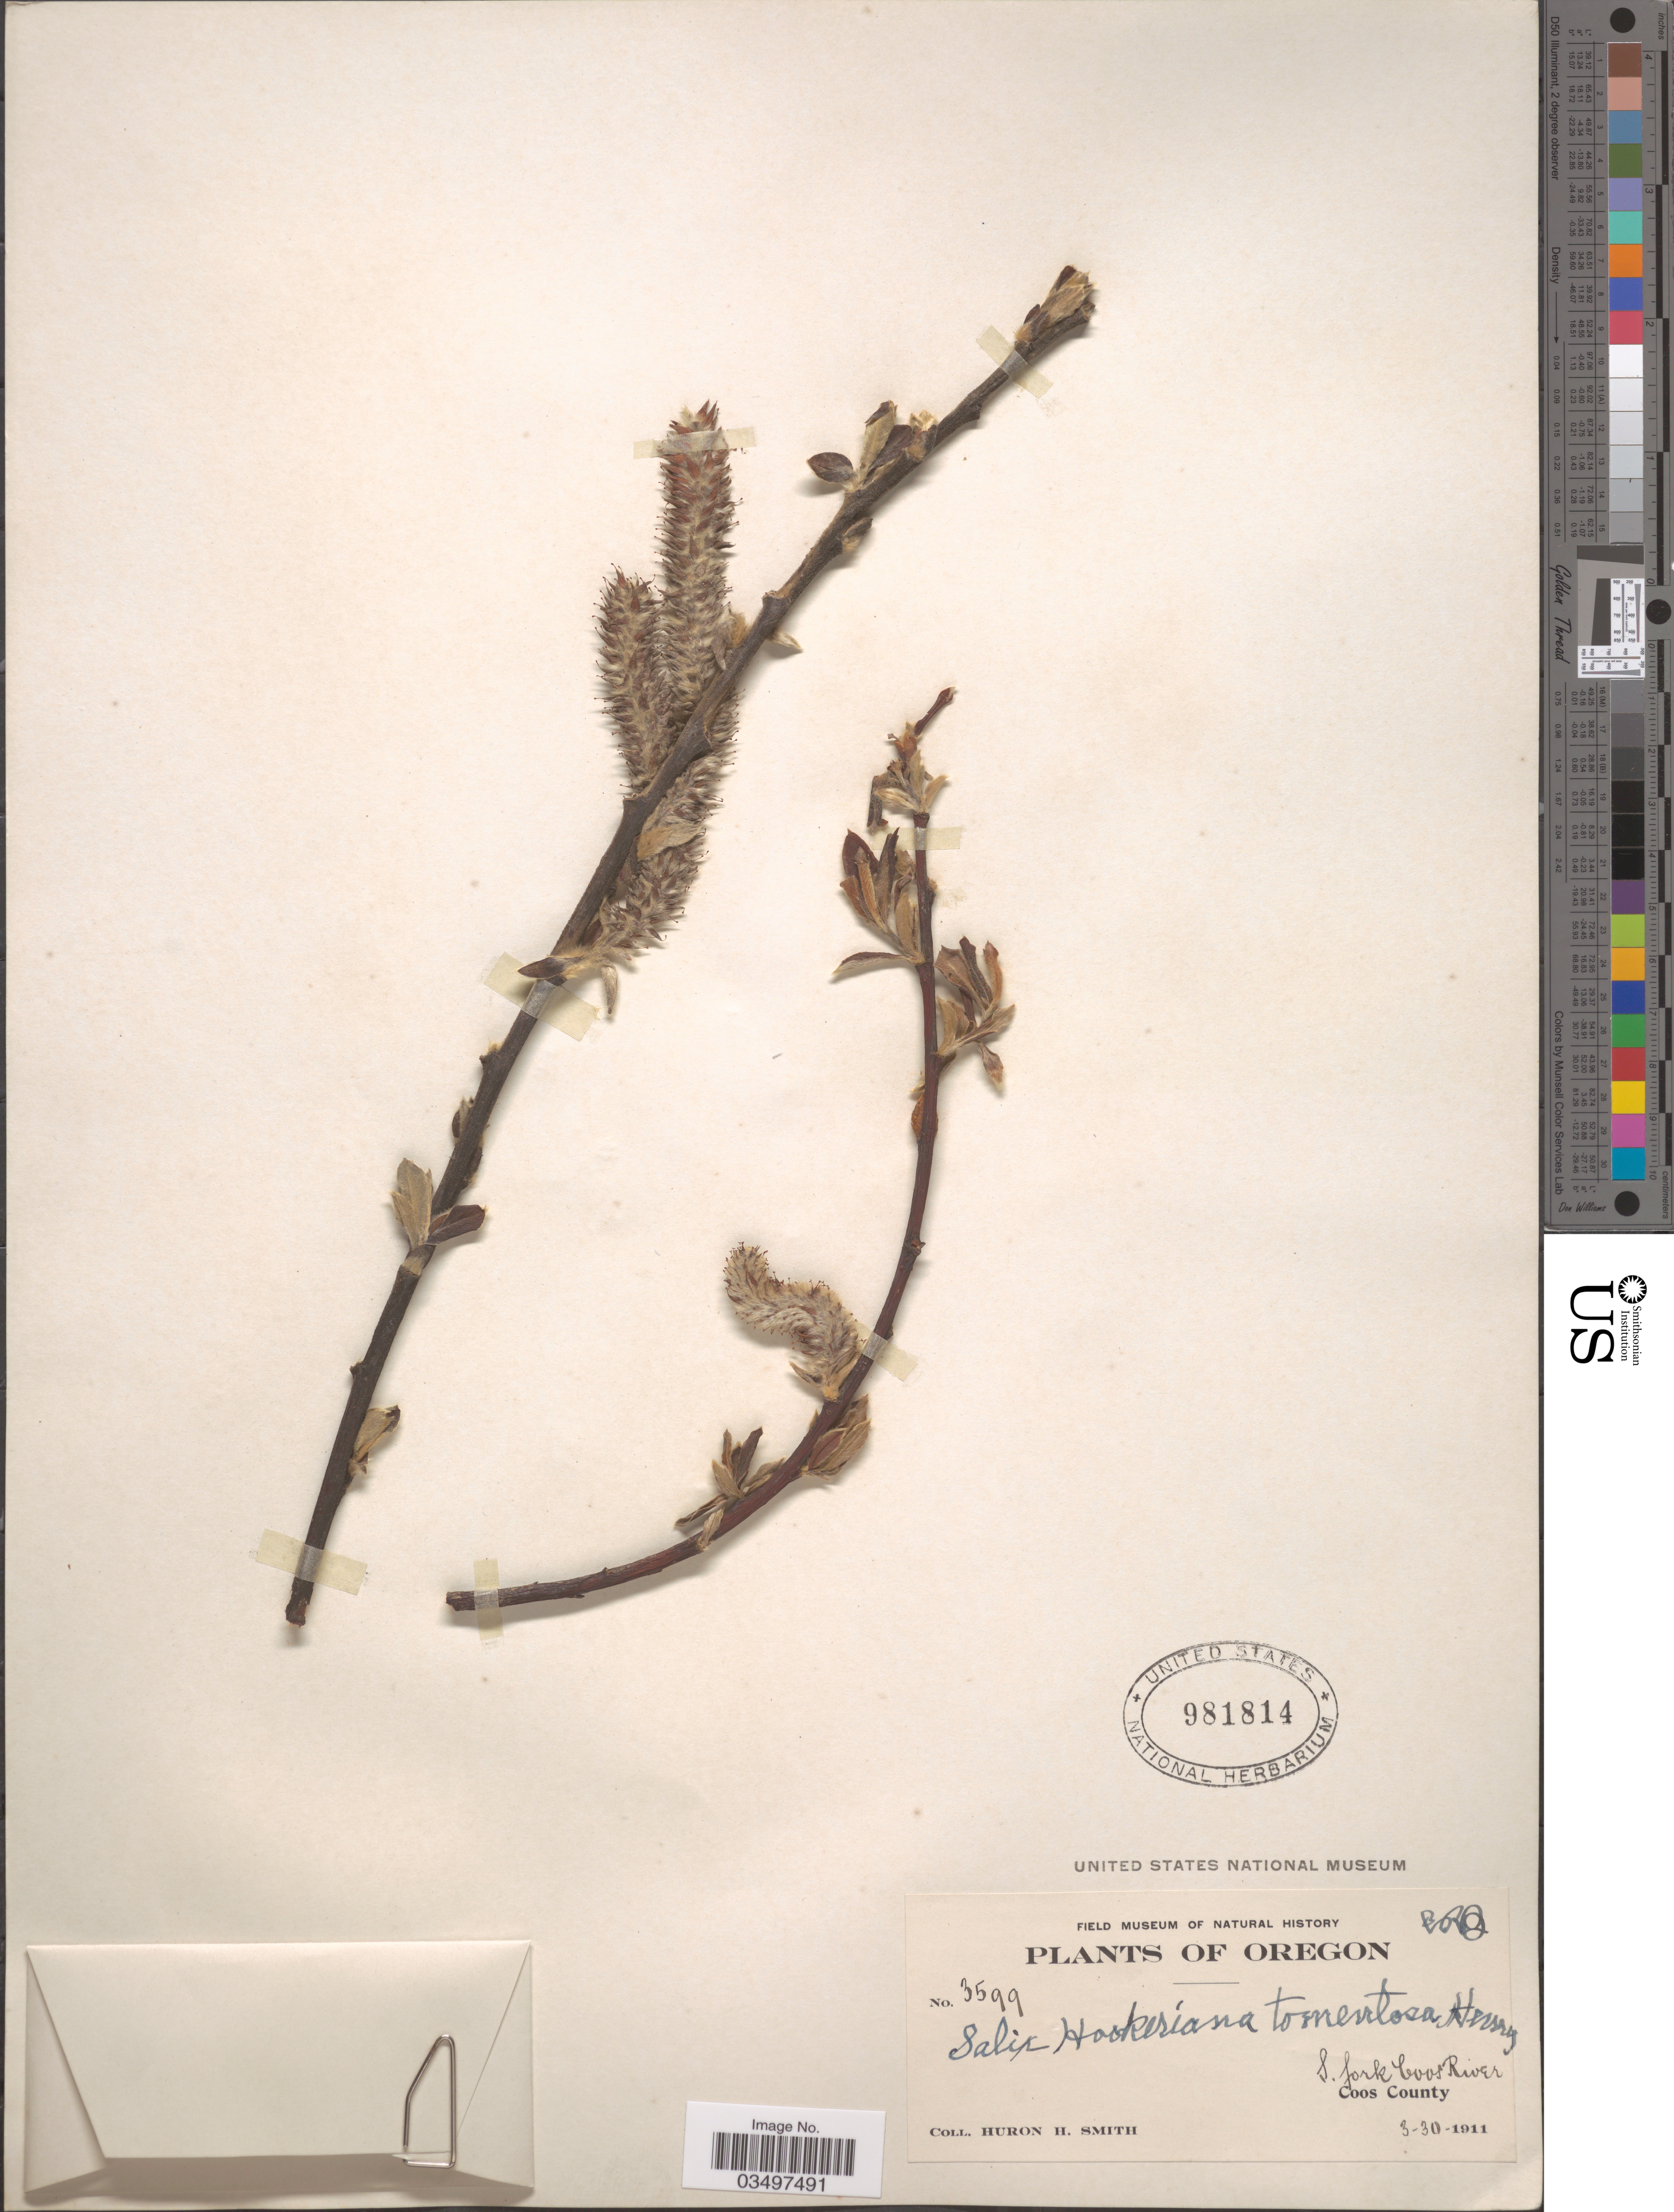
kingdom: Plantae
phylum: Tracheophyta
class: Magnoliopsida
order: Malpighiales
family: Salicaceae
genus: Salix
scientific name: Salix hookeriana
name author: Barratt ex Hook.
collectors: Huron H. Smith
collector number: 3599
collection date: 1911-03-30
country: United States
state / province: Oregon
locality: S. fork Coos River. Coos County.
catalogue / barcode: US 981814